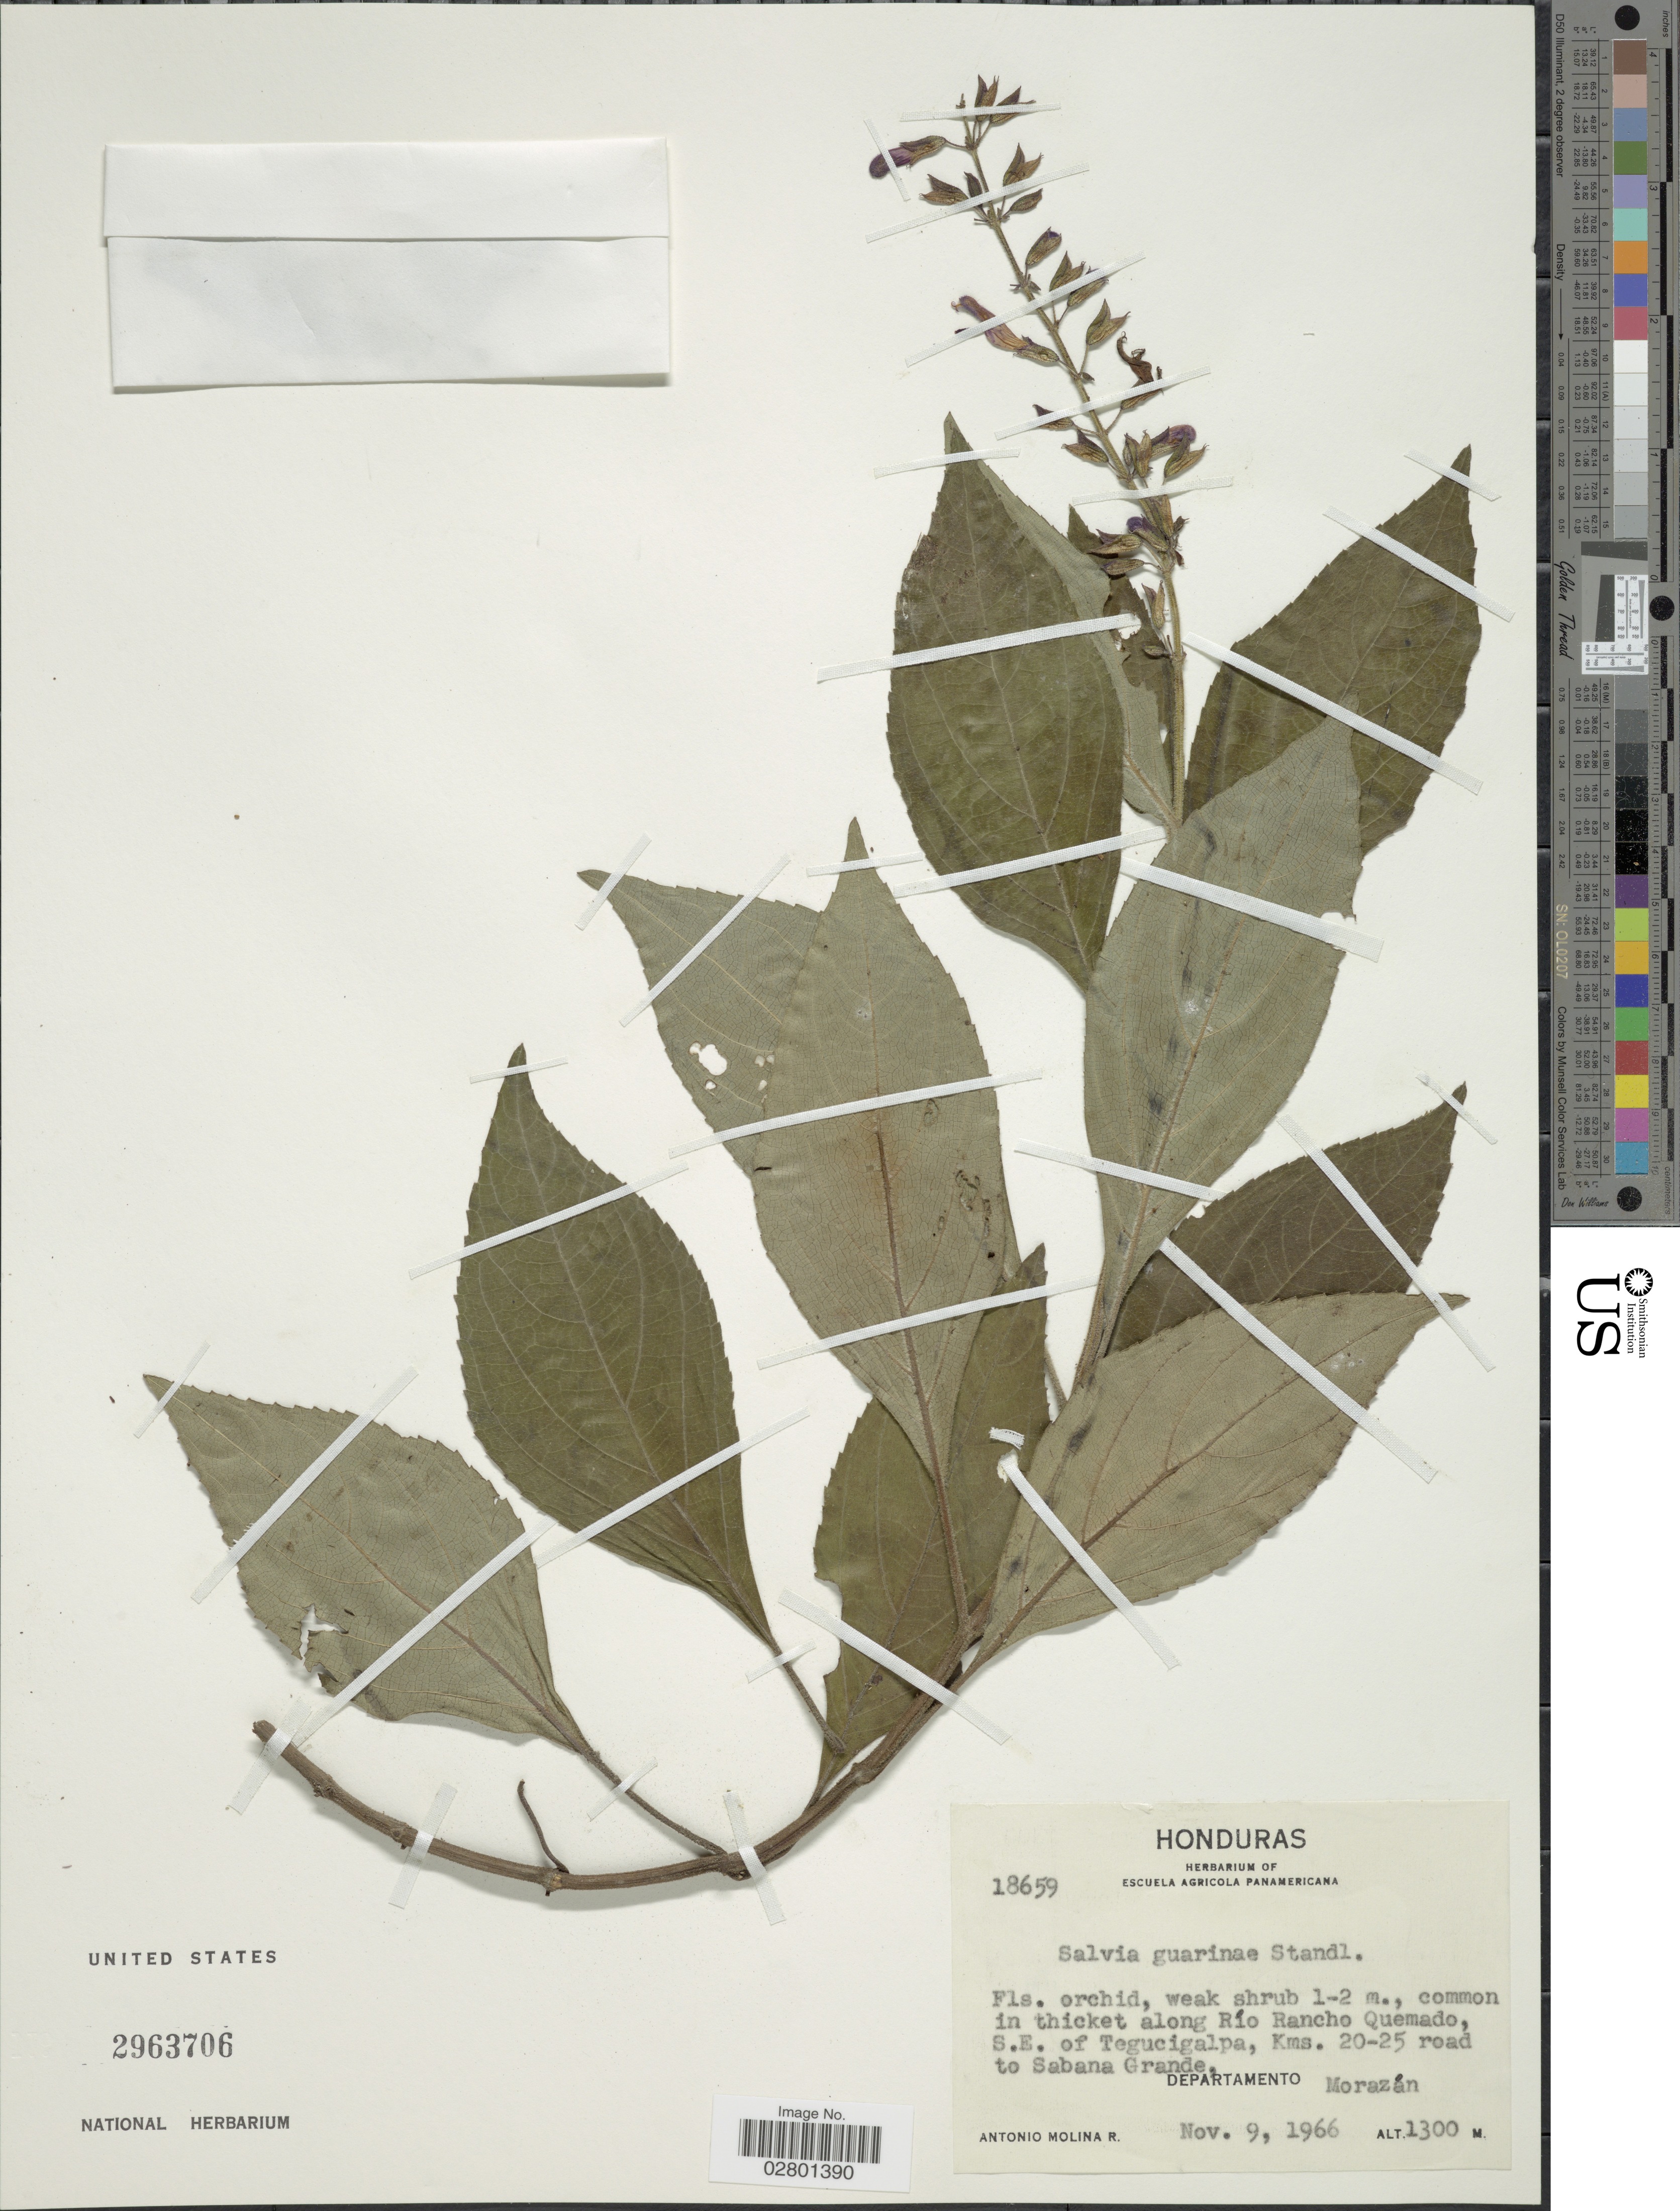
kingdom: Plantae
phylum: Tracheophyta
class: Magnoliopsida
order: Lamiales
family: Lamiaceae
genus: Salvia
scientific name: Salvia guarinae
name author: Standl.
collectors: A. Molina R.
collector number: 18659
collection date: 1966-11-09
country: Honduras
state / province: Fco. Morazán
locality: Common in thicker along Río Rancho Quemado, S.E. of Tegucigalpa, Kms. 20-25 road to Sabana Grande, Departamento Morazán.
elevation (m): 1300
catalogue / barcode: US 2963706